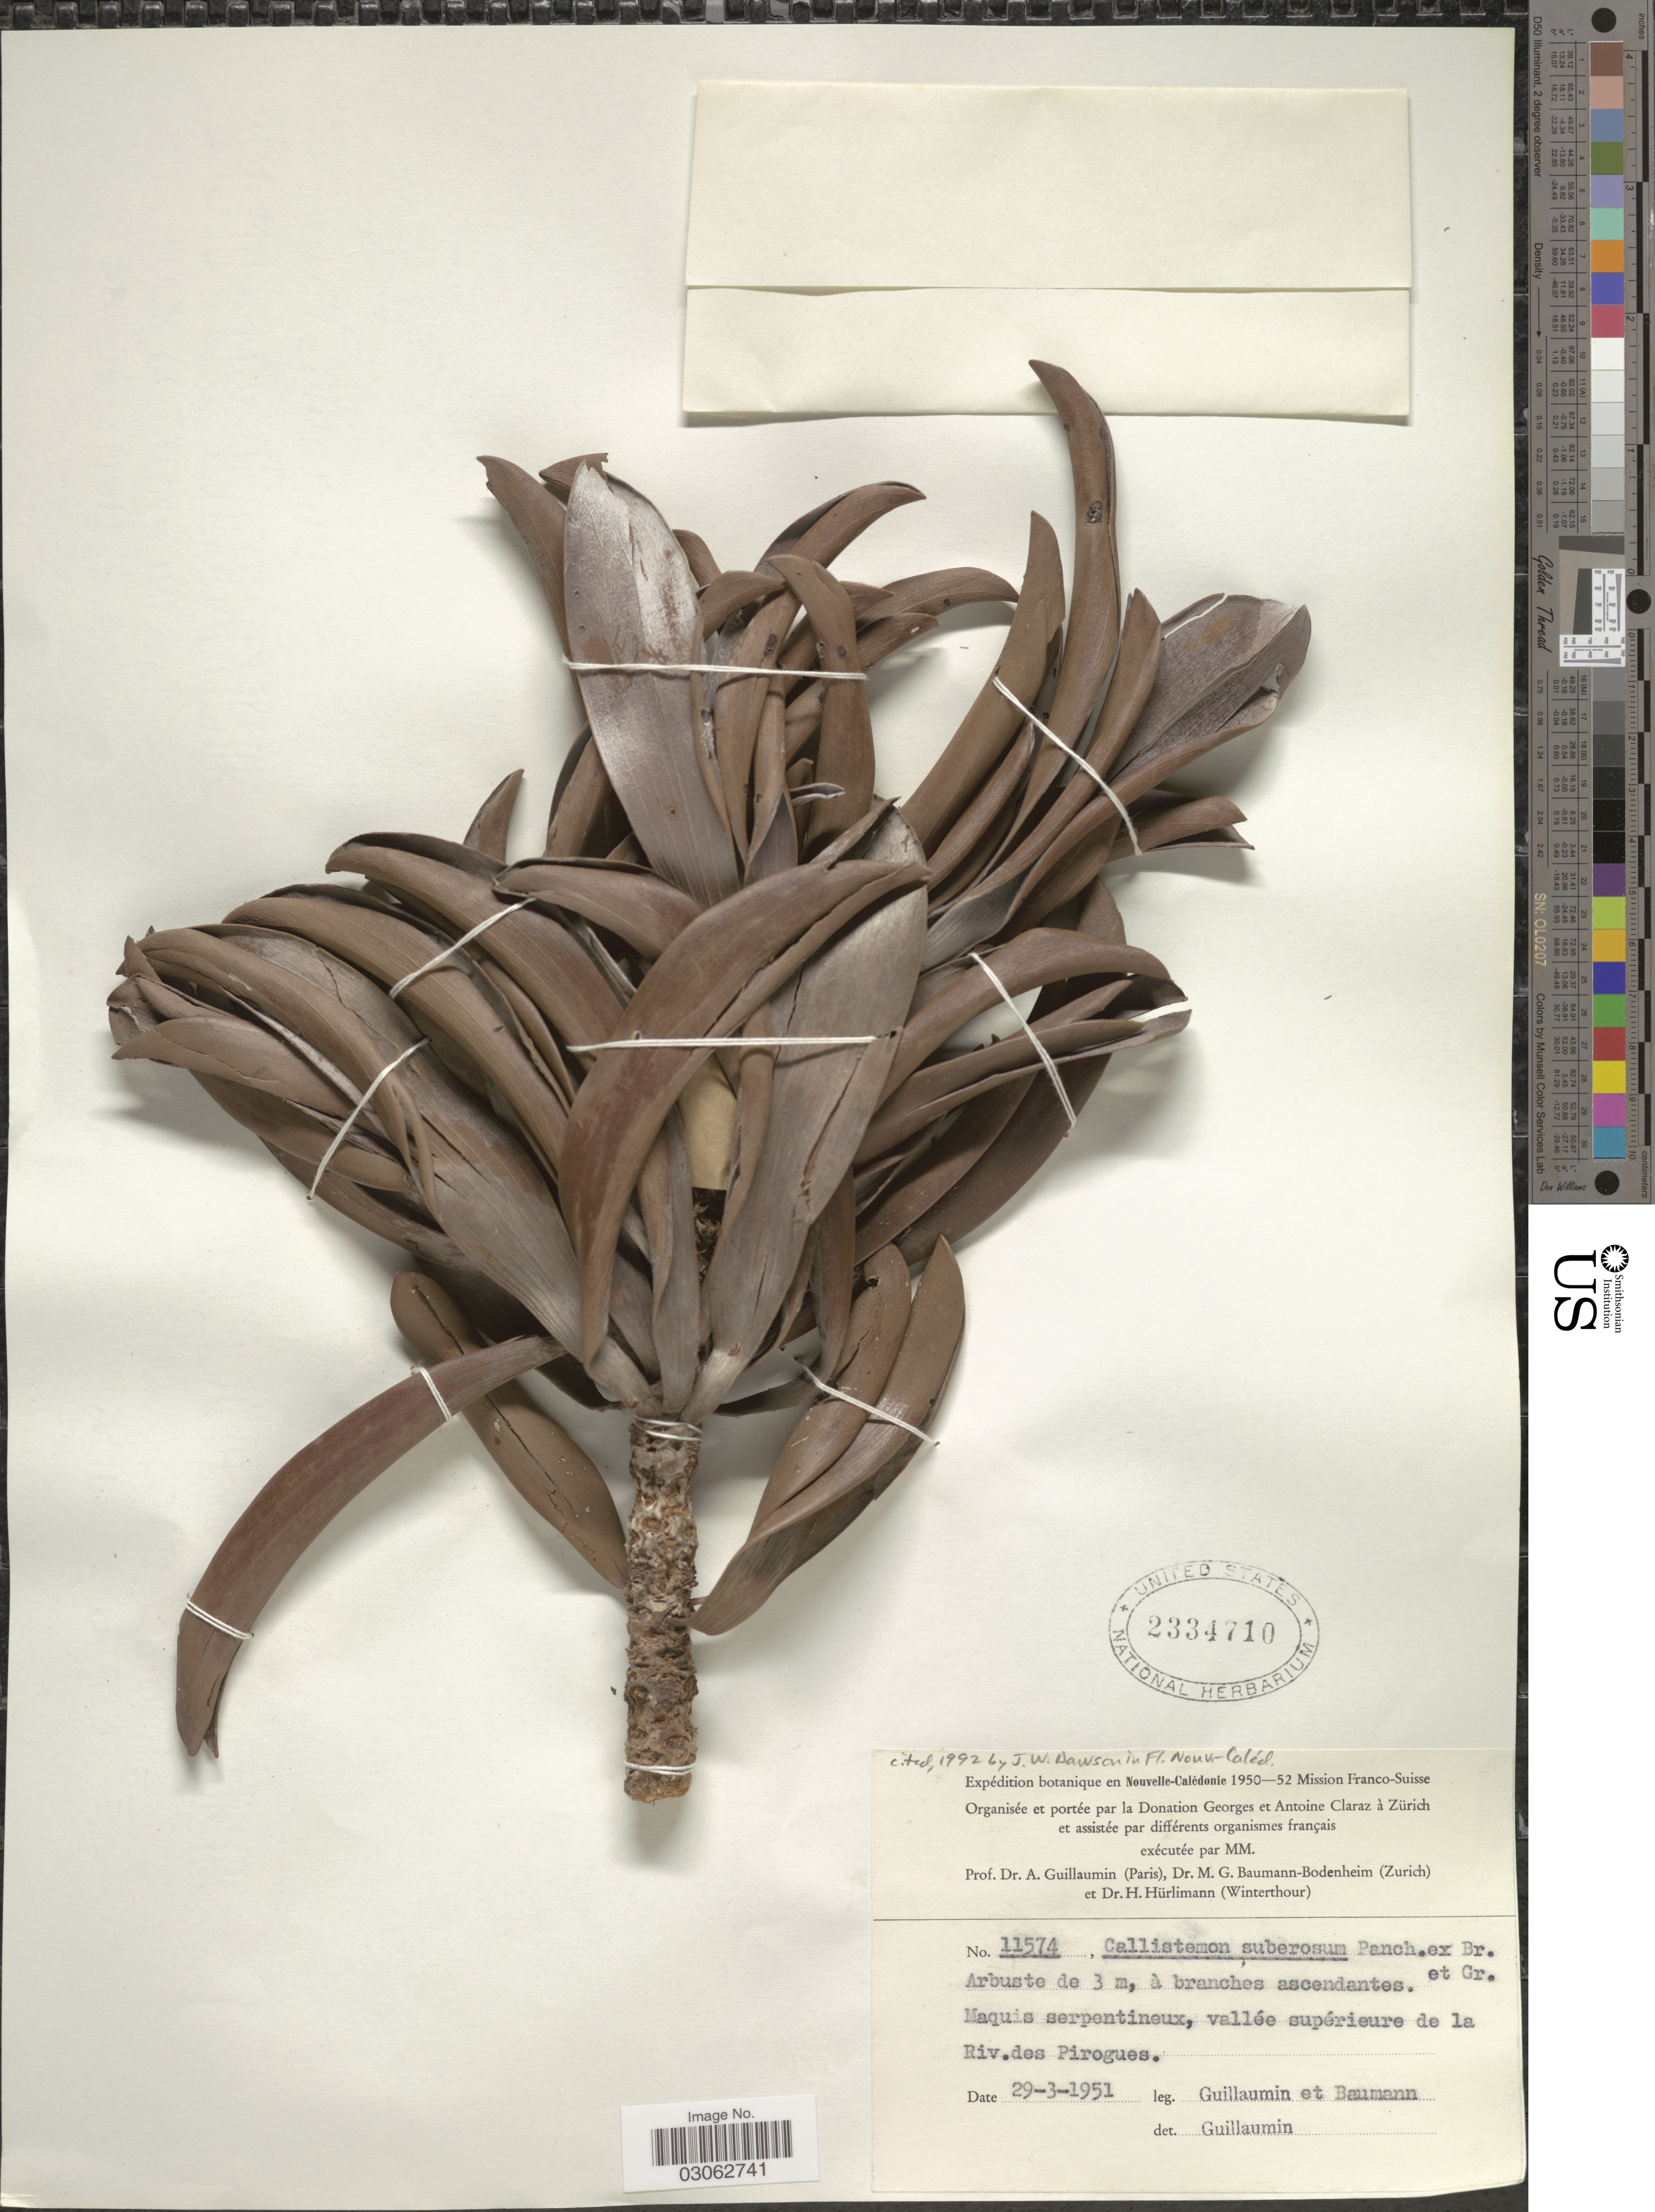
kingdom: Plantae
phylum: Tracheophyta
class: Magnoliopsida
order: Myrtales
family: Myrtaceae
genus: Callistemon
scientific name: Callistemon suberosus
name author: Pancher ex Brongn. & Gris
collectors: A. Guillaumin & M. G. Baumann-Bodenheim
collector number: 11574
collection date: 1951-03-29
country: New Caledonia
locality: Vallée supérieure de la Riv. des Pirogues.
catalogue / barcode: US 2334710